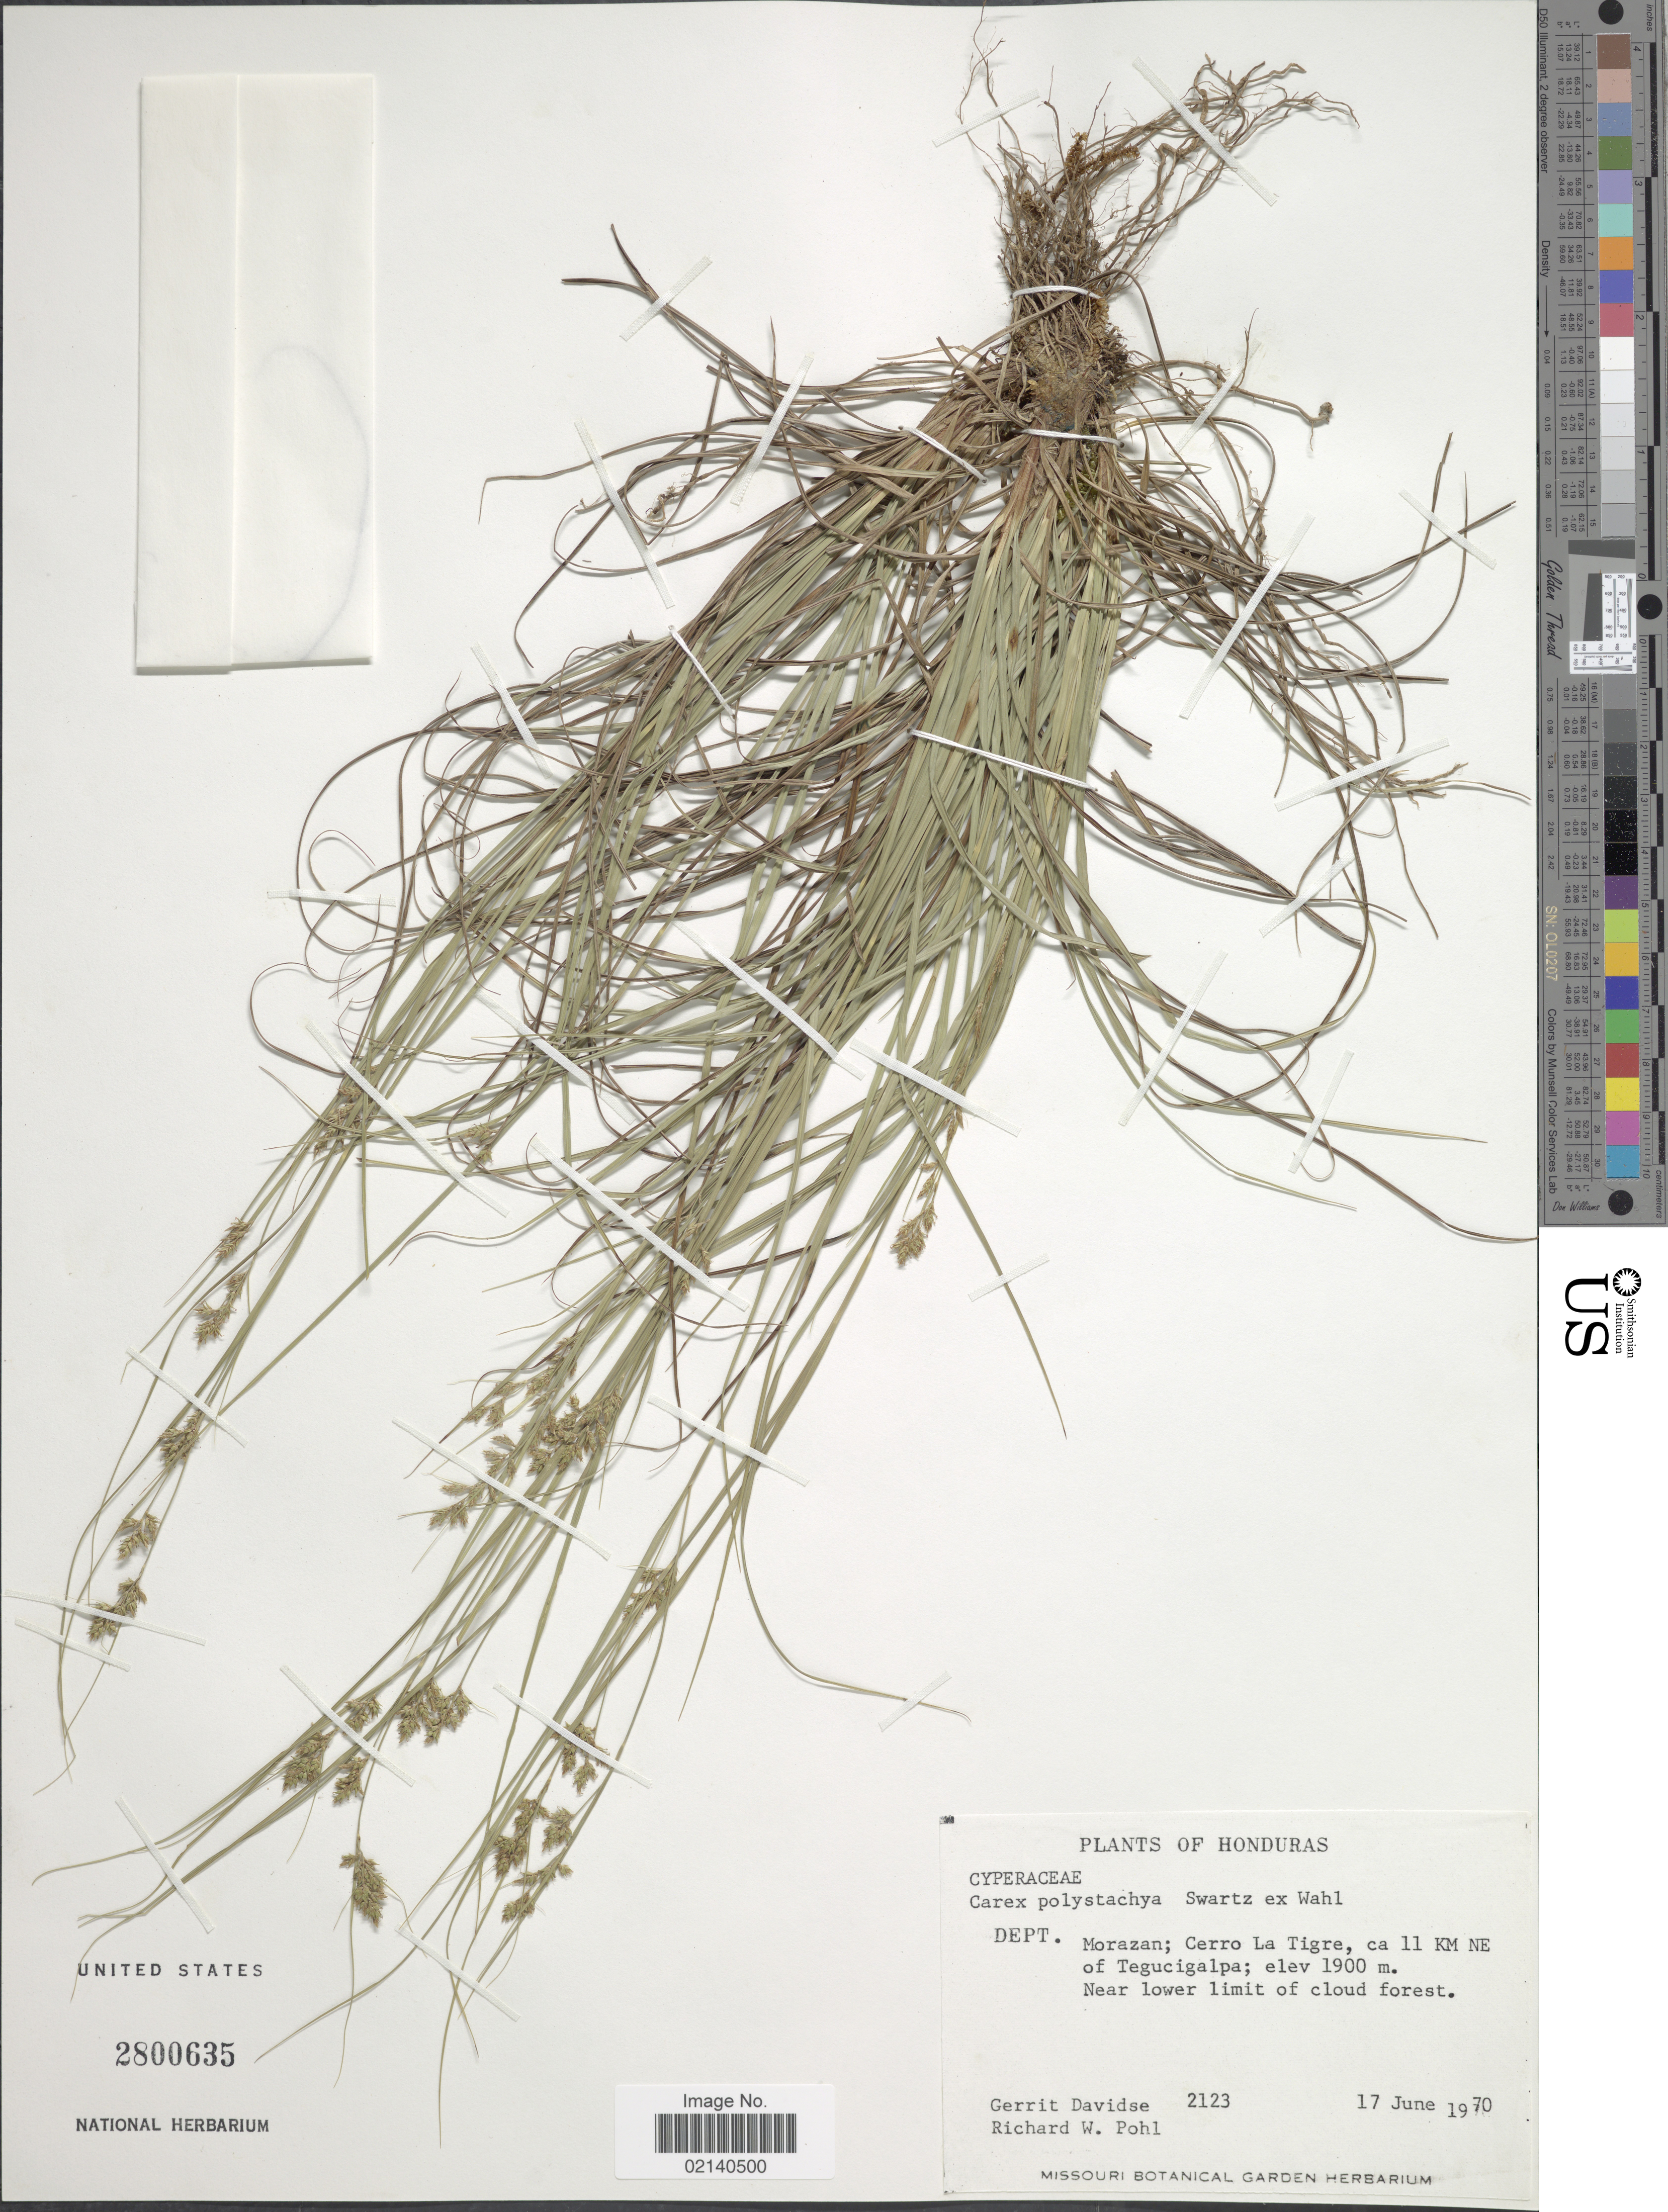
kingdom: Plantae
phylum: Tracheophyta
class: Liliopsida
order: Poales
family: Cyperaceae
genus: Carex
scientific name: Carex polystachya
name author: Sw. ex Wahlenb.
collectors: G. Davidse & R. W. Pohl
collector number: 2123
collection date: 1970-06-17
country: Honduras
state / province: Fco. Morazán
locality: Dept. Morazan; Cerro La Tigre, ca 11 KM NE of Tegucigalpa, near lower limit of cloud forest.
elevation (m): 1900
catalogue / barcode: US 2800635